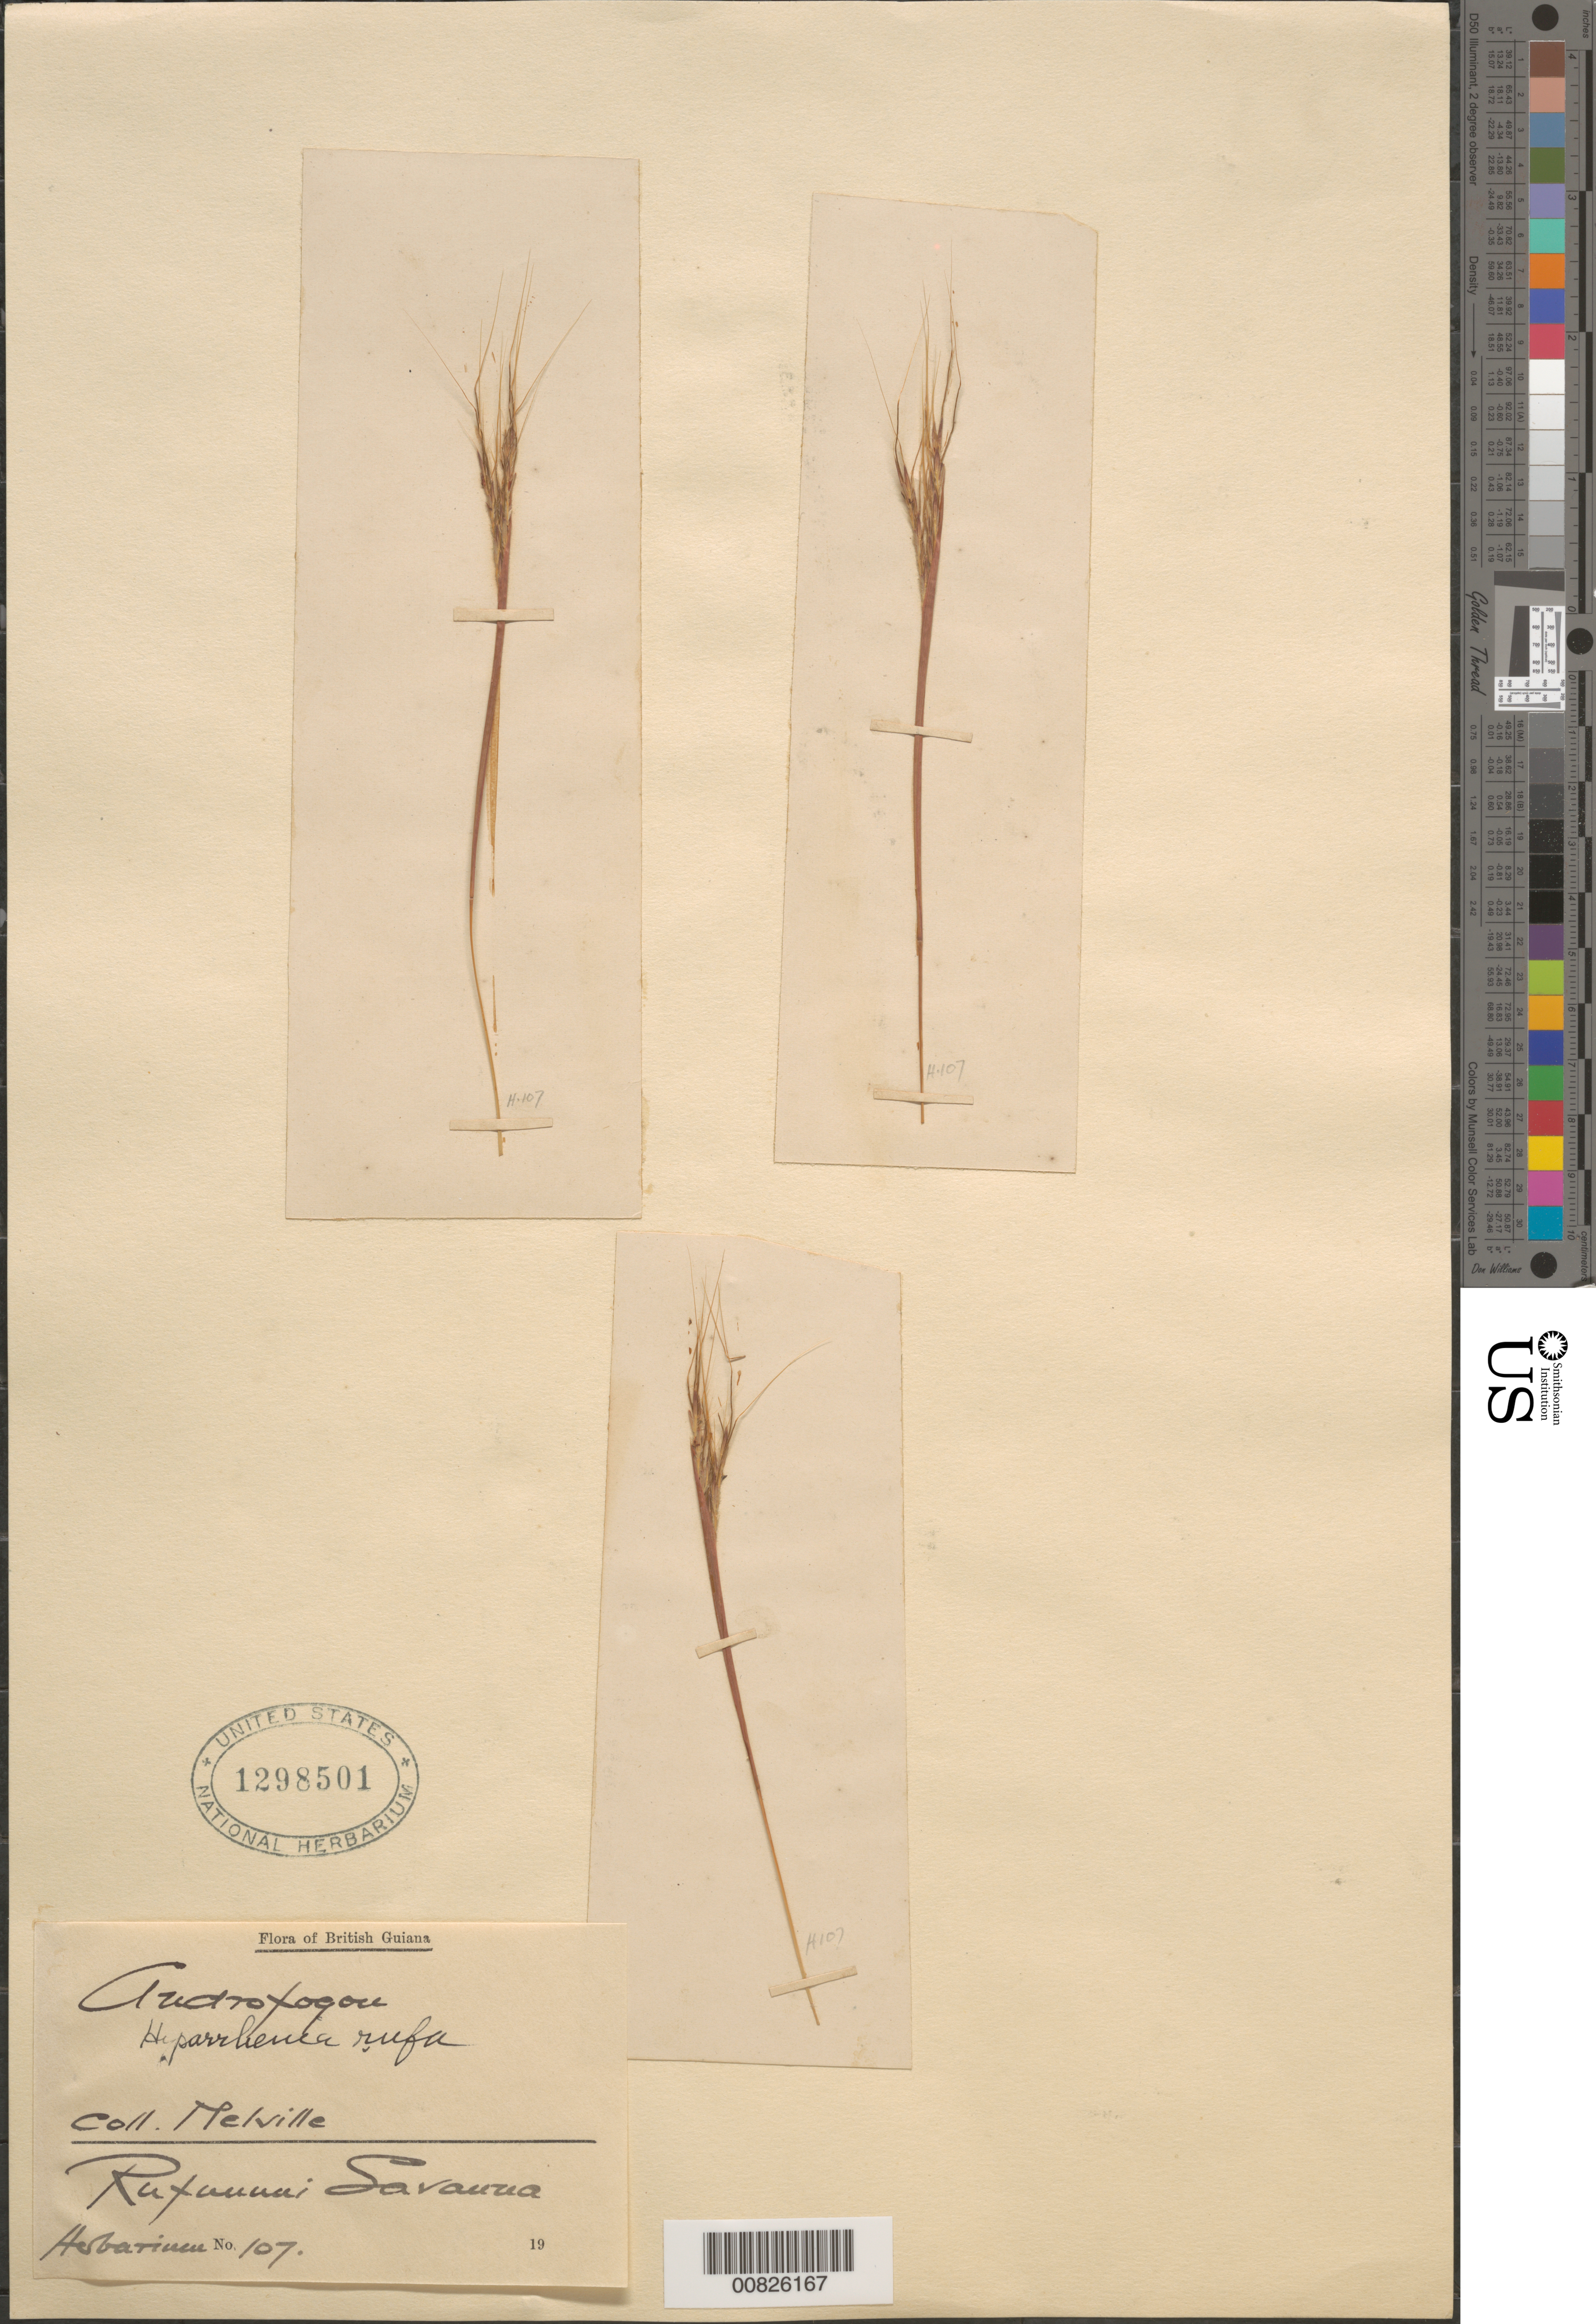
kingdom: Plantae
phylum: Tracheophyta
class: Liliopsida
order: Poales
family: Poaceae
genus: Hyparrhenia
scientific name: Hyparrhenia rufa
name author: (Nees) Stapf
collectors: H. Melville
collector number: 107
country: Guyana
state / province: U. Takutu-U. Essequibo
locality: Rupununi Savanna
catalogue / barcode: US 1298501